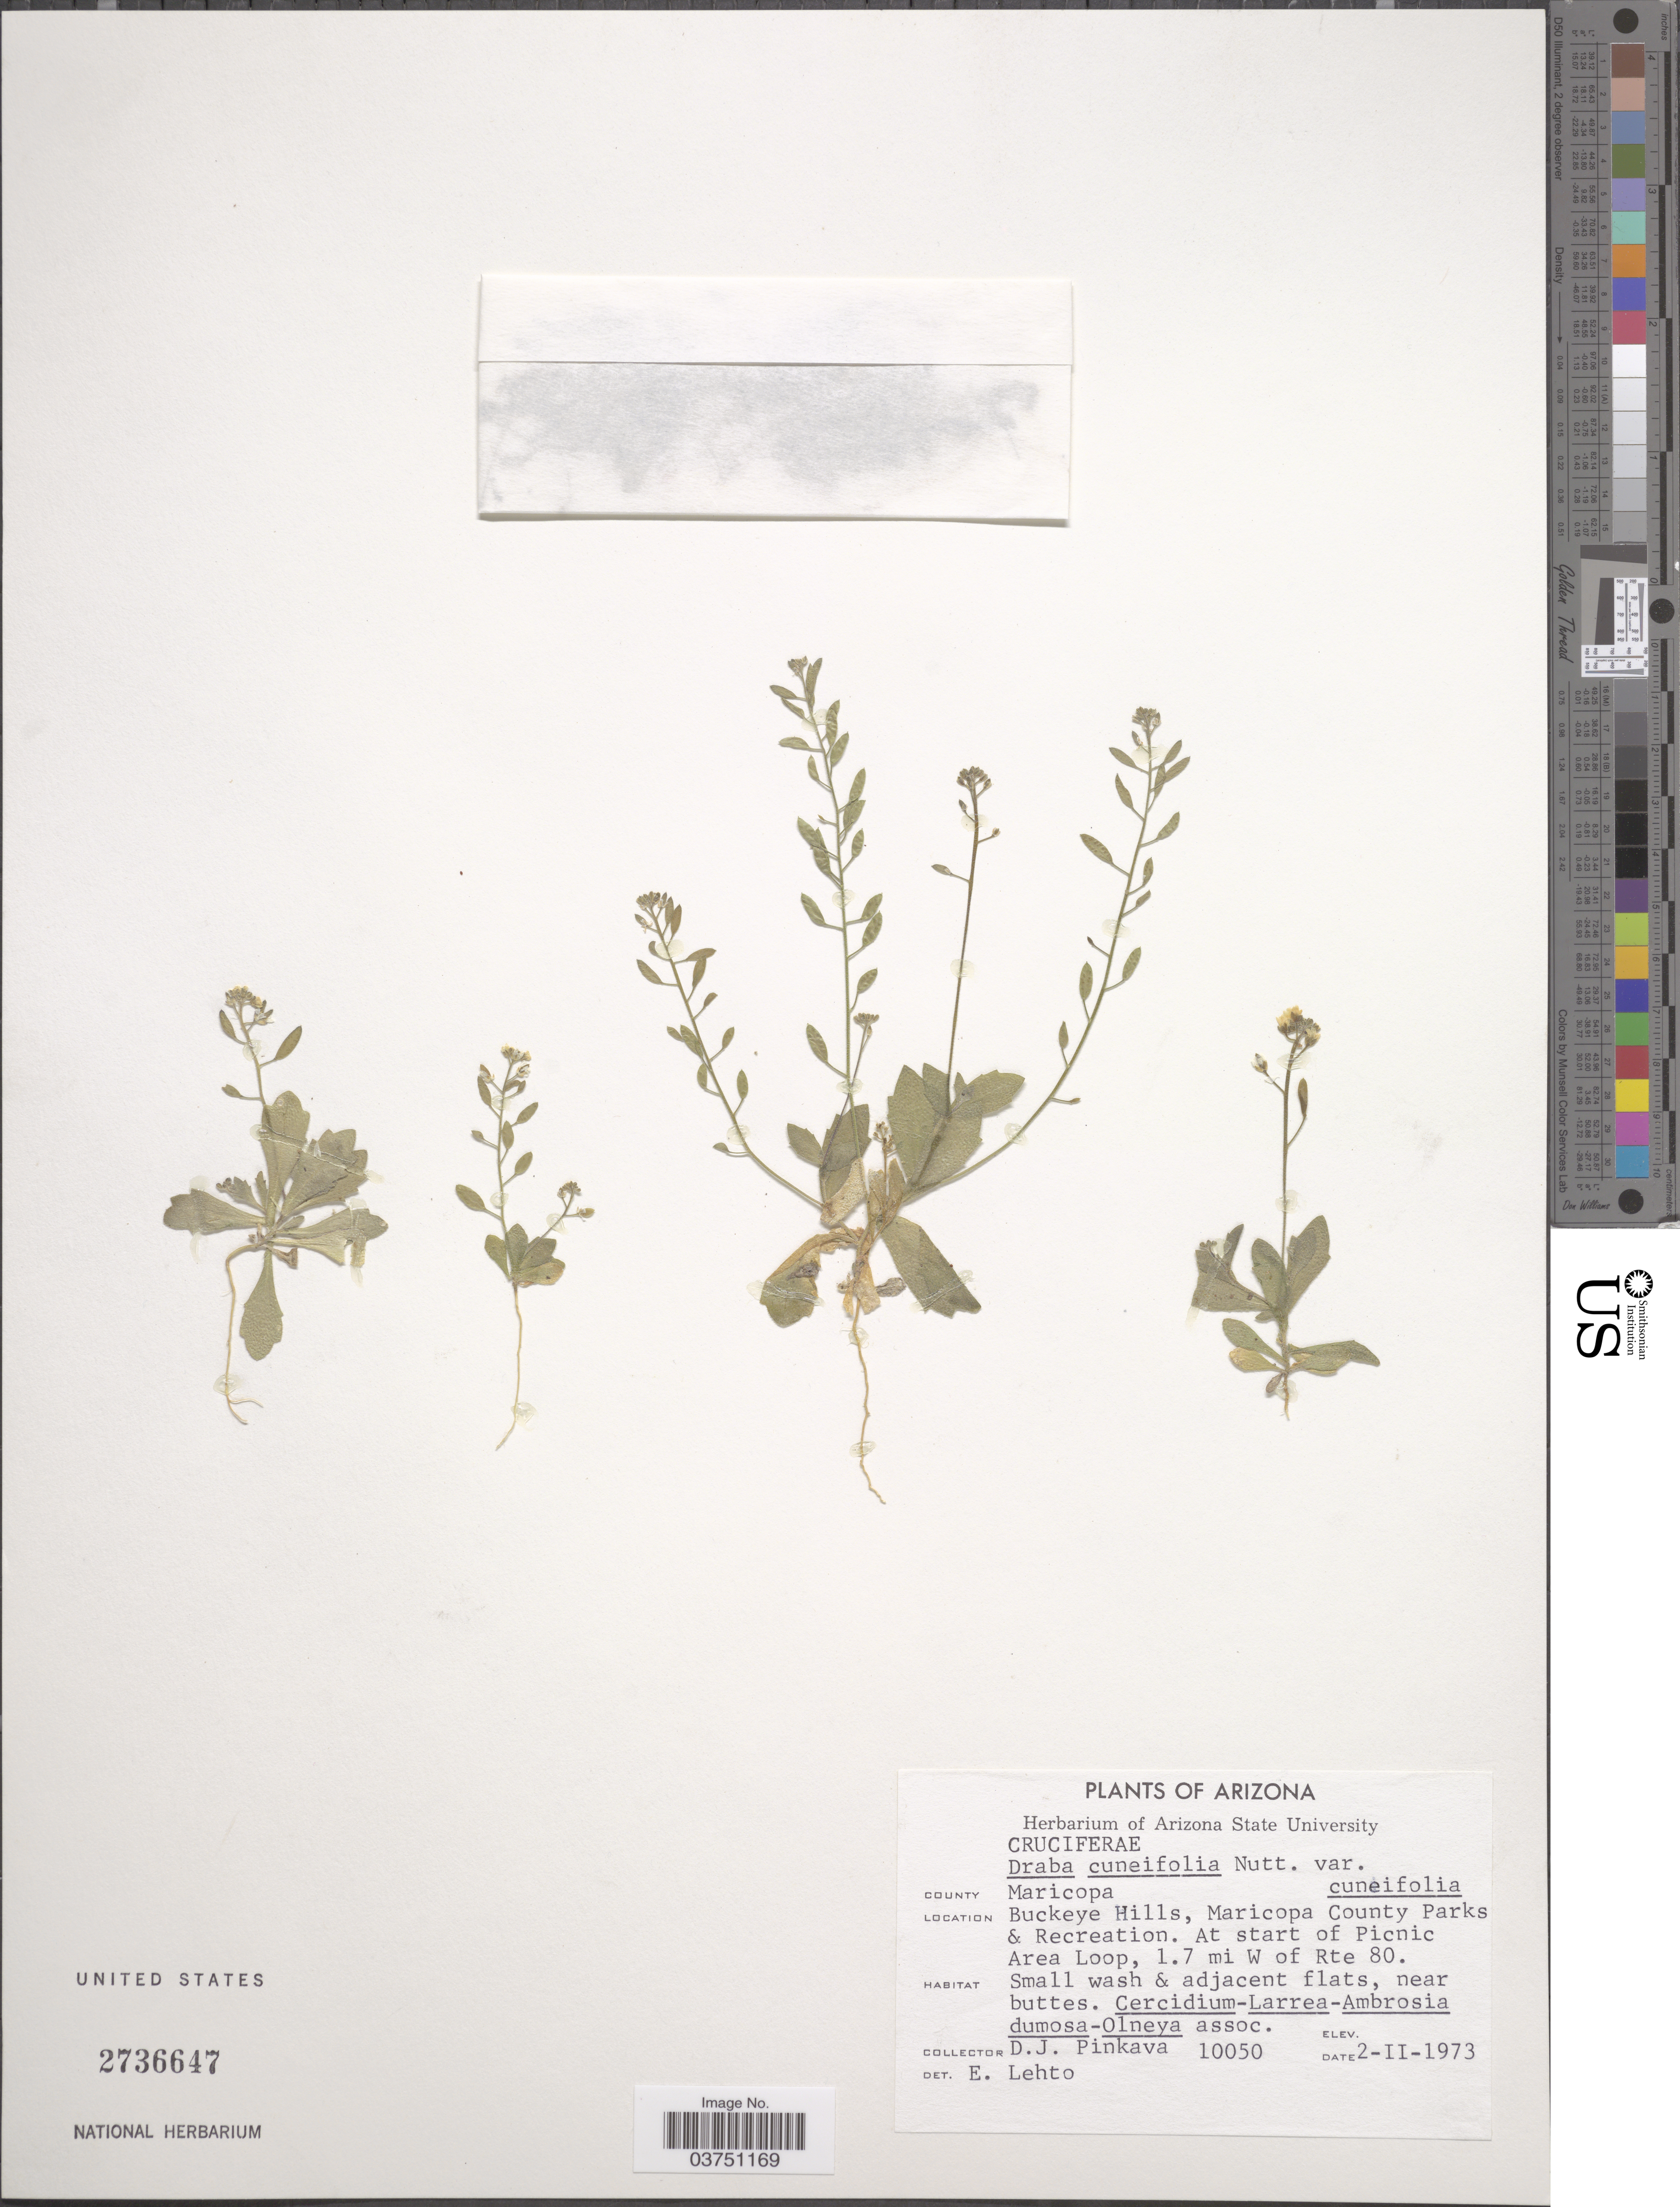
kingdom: Plantae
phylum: Tracheophyta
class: Magnoliopsida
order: Brassicales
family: Brassicaceae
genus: Draba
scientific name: Draba cuneifolia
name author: Nutt.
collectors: D. J. Pinkava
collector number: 10050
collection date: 1973-02-02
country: United States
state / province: Arizona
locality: County Maricopa; Buckeye Hills, Maricopa County Parks & Recreation. At start of Picnic Area Loop, 1.7 mi W of Rte 80.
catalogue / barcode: US 2736647